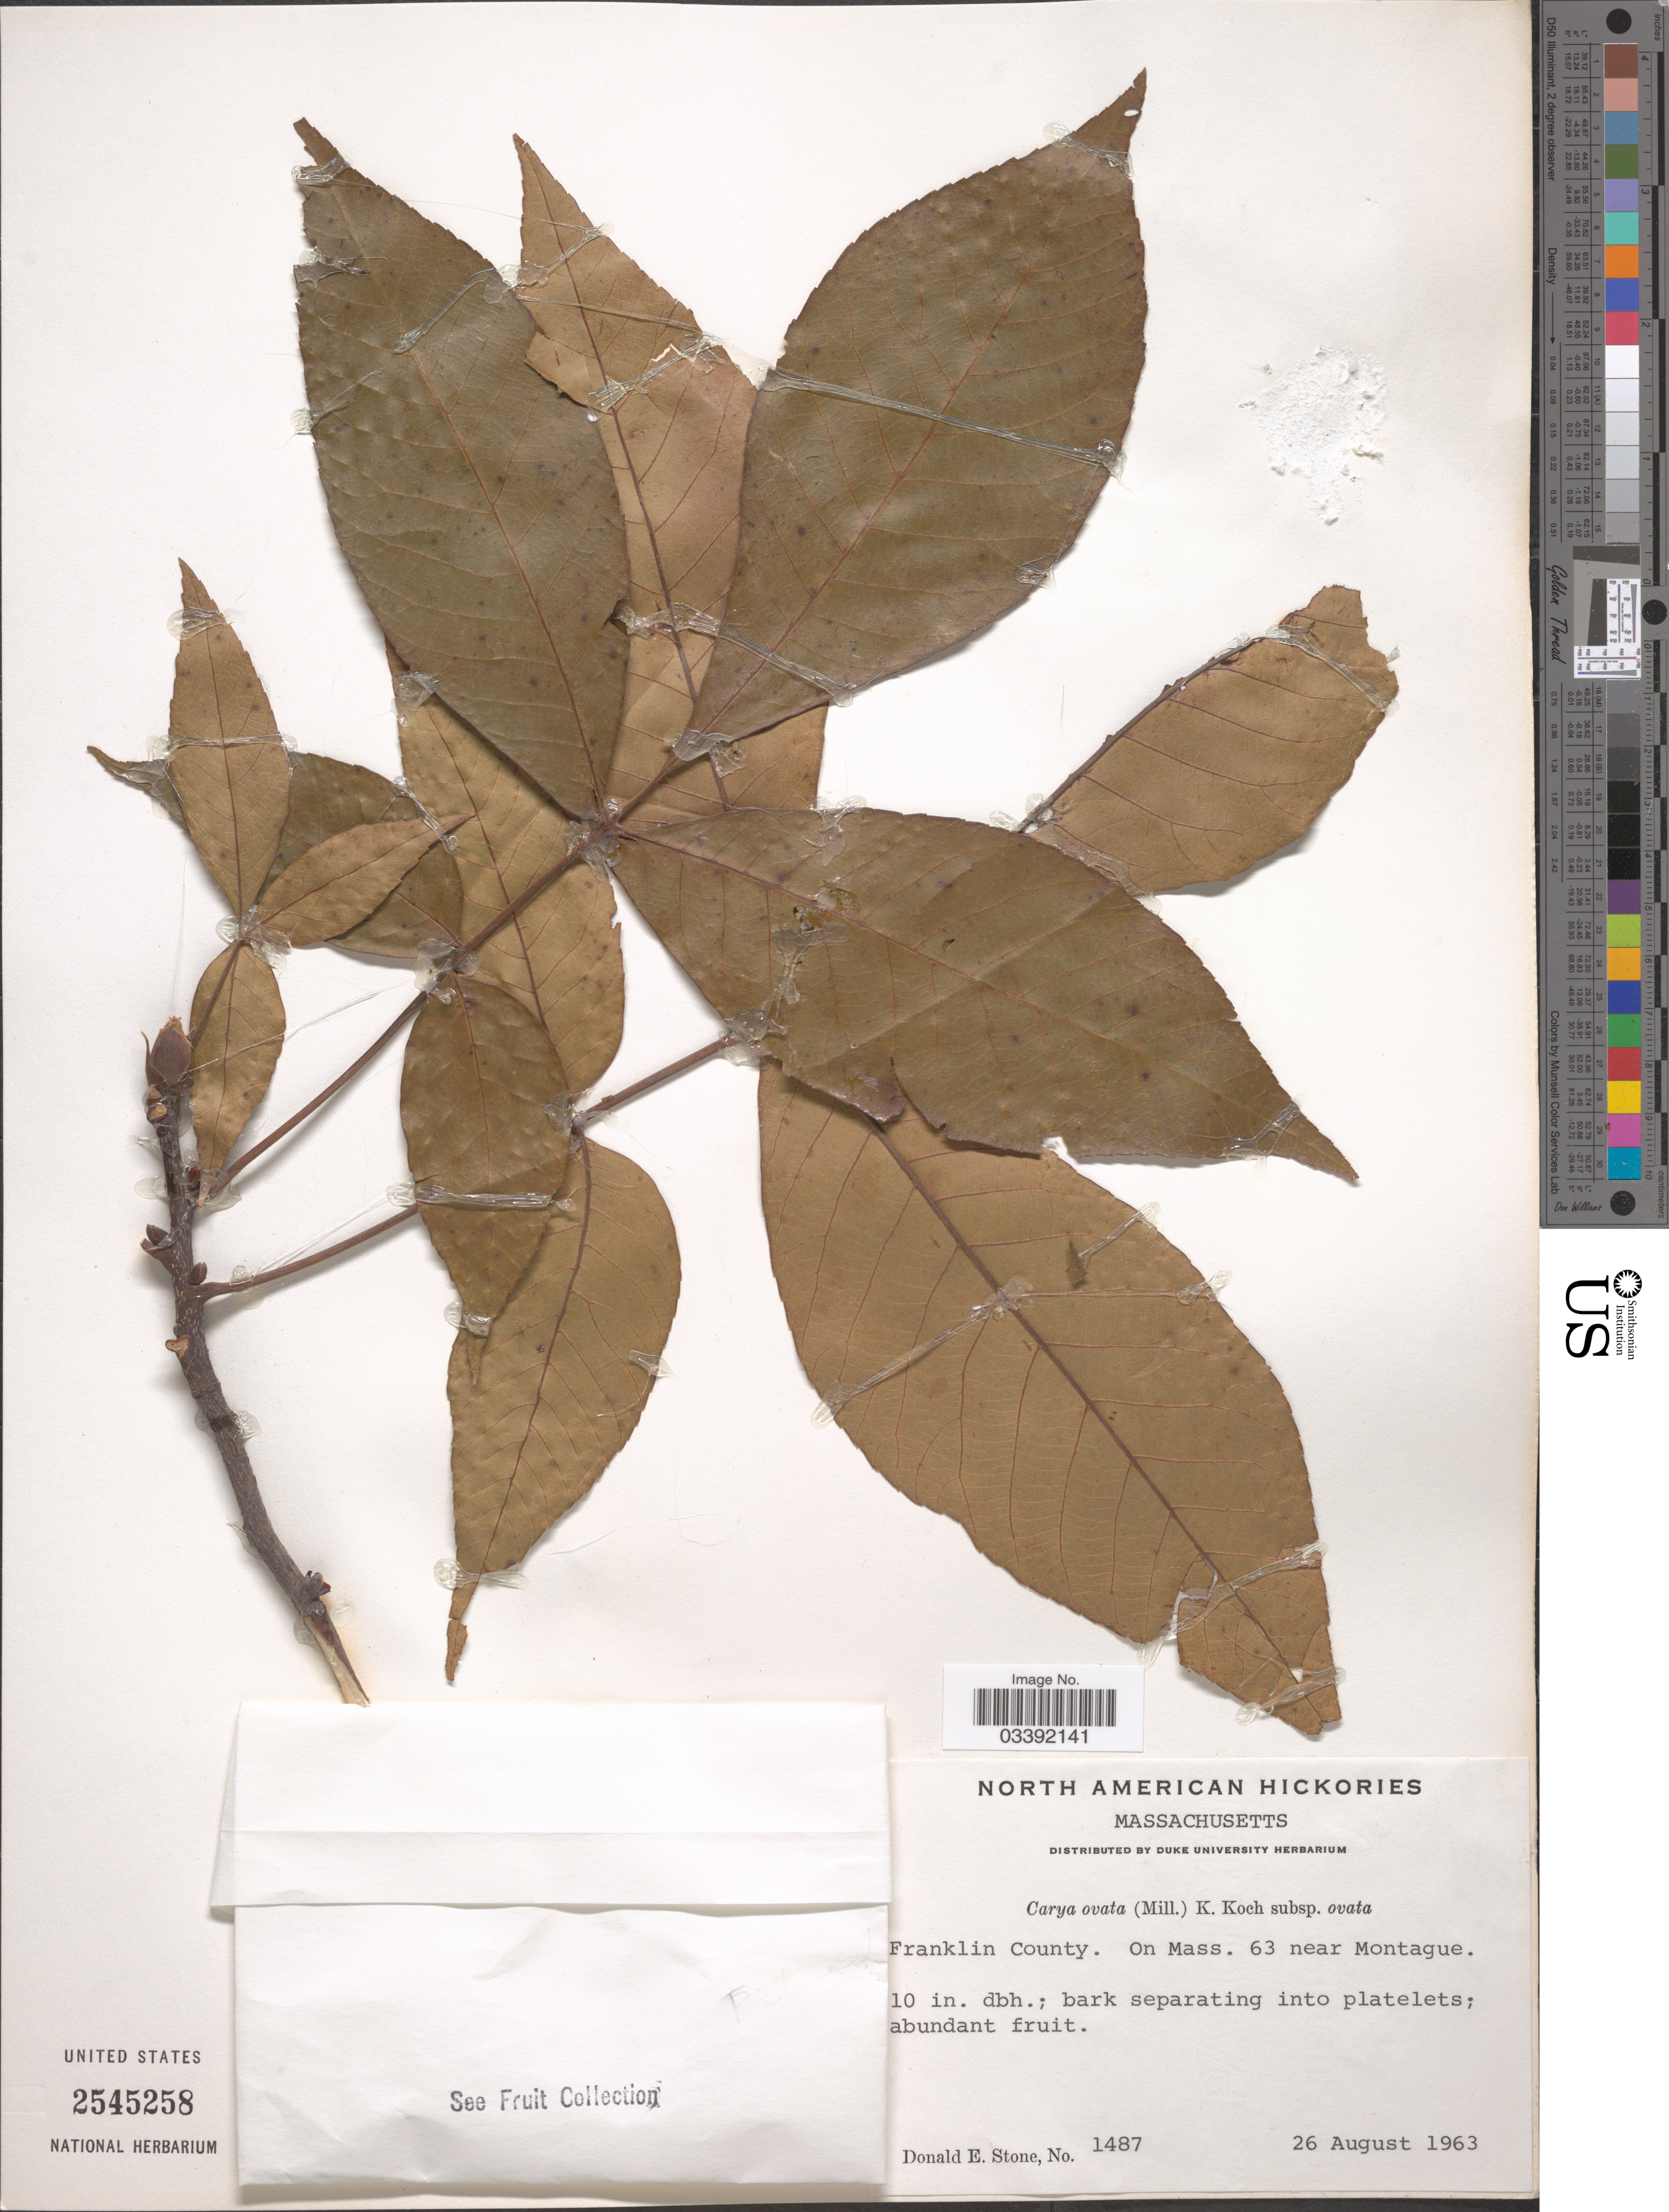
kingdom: Plantae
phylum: Tracheophyta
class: Magnoliopsida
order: Fagales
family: Juglandaceae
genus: Carya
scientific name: Carya ovata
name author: (Mill.) K. Koch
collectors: D. Stone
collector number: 1487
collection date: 1963-08-26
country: United States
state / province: Massachusetts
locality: Franklin County. On Mass. 63 near Montague.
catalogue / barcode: US 2545258